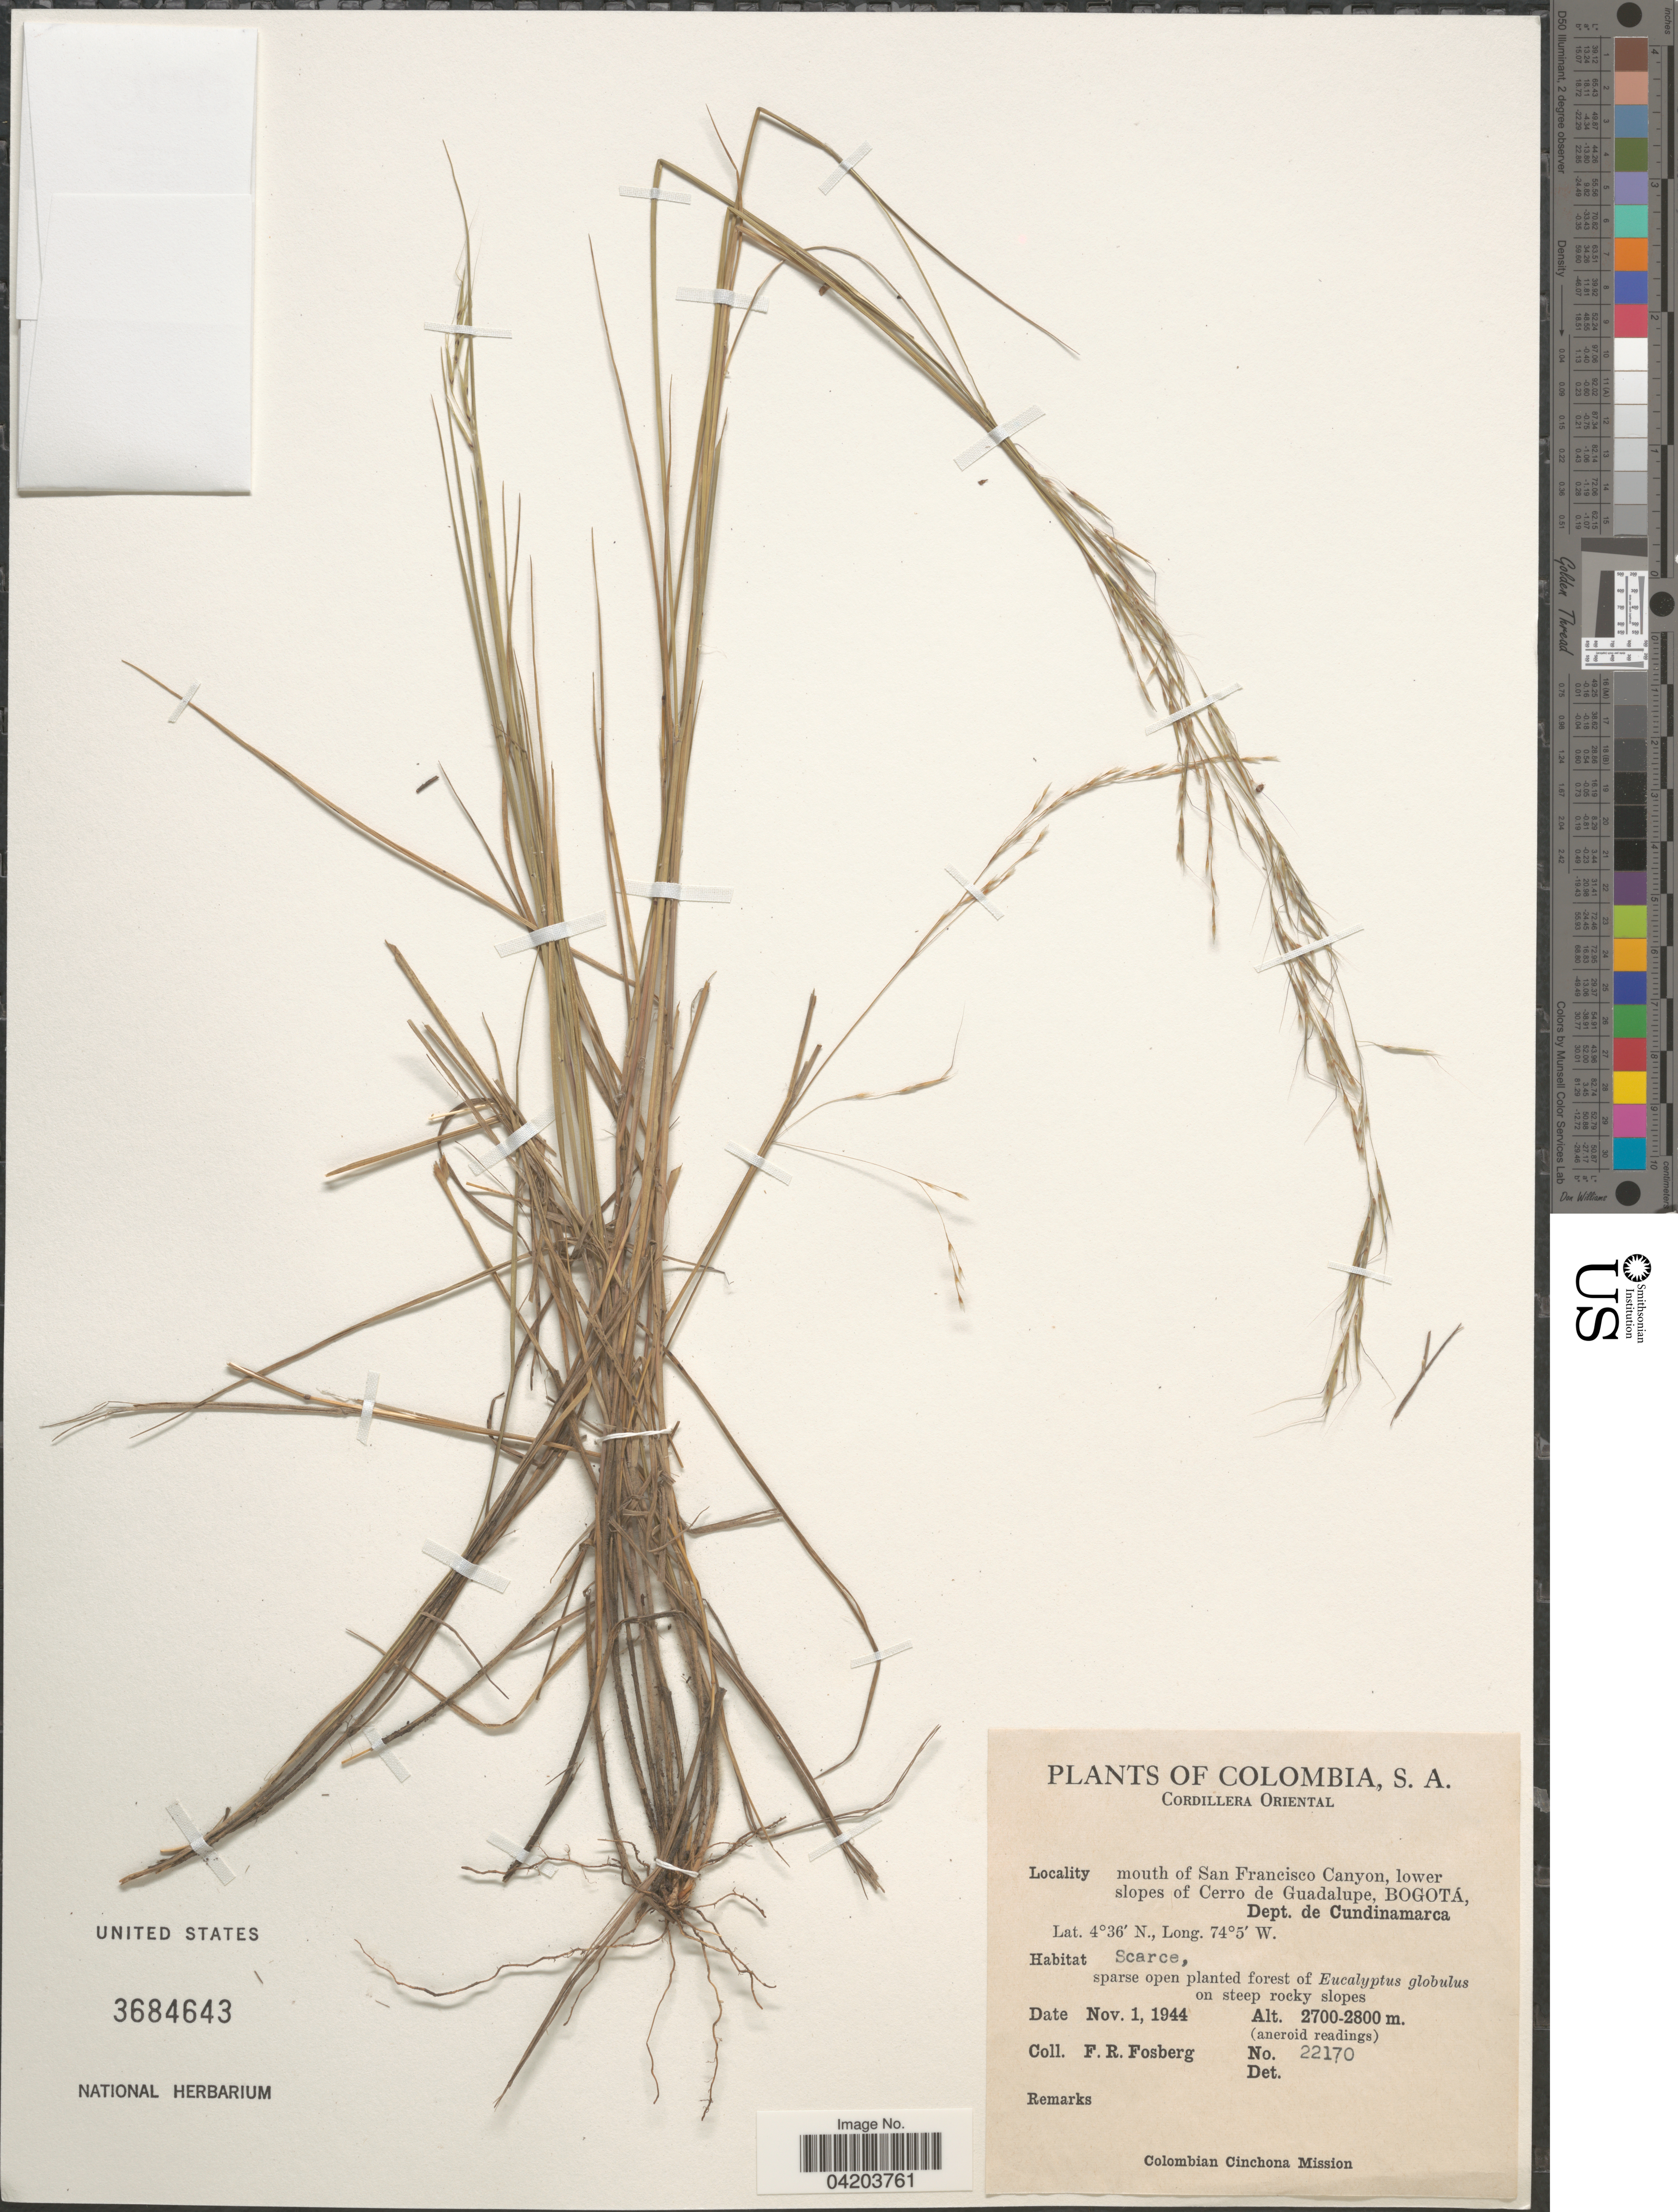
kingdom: Plantae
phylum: Tracheophyta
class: Liliopsida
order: Poales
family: Poaceae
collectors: F. R. Fosberg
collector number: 22170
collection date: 1944-11-01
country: Colombia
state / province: Cundinamarca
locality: Cordillera Oriental. Mouth of San Francisco Canyon, lower slopes of Cerro de Guadalupe, Bogotá, Dept. de Cundinamarca. Colombian Cinchona Mission.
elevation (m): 2700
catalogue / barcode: US 3684643